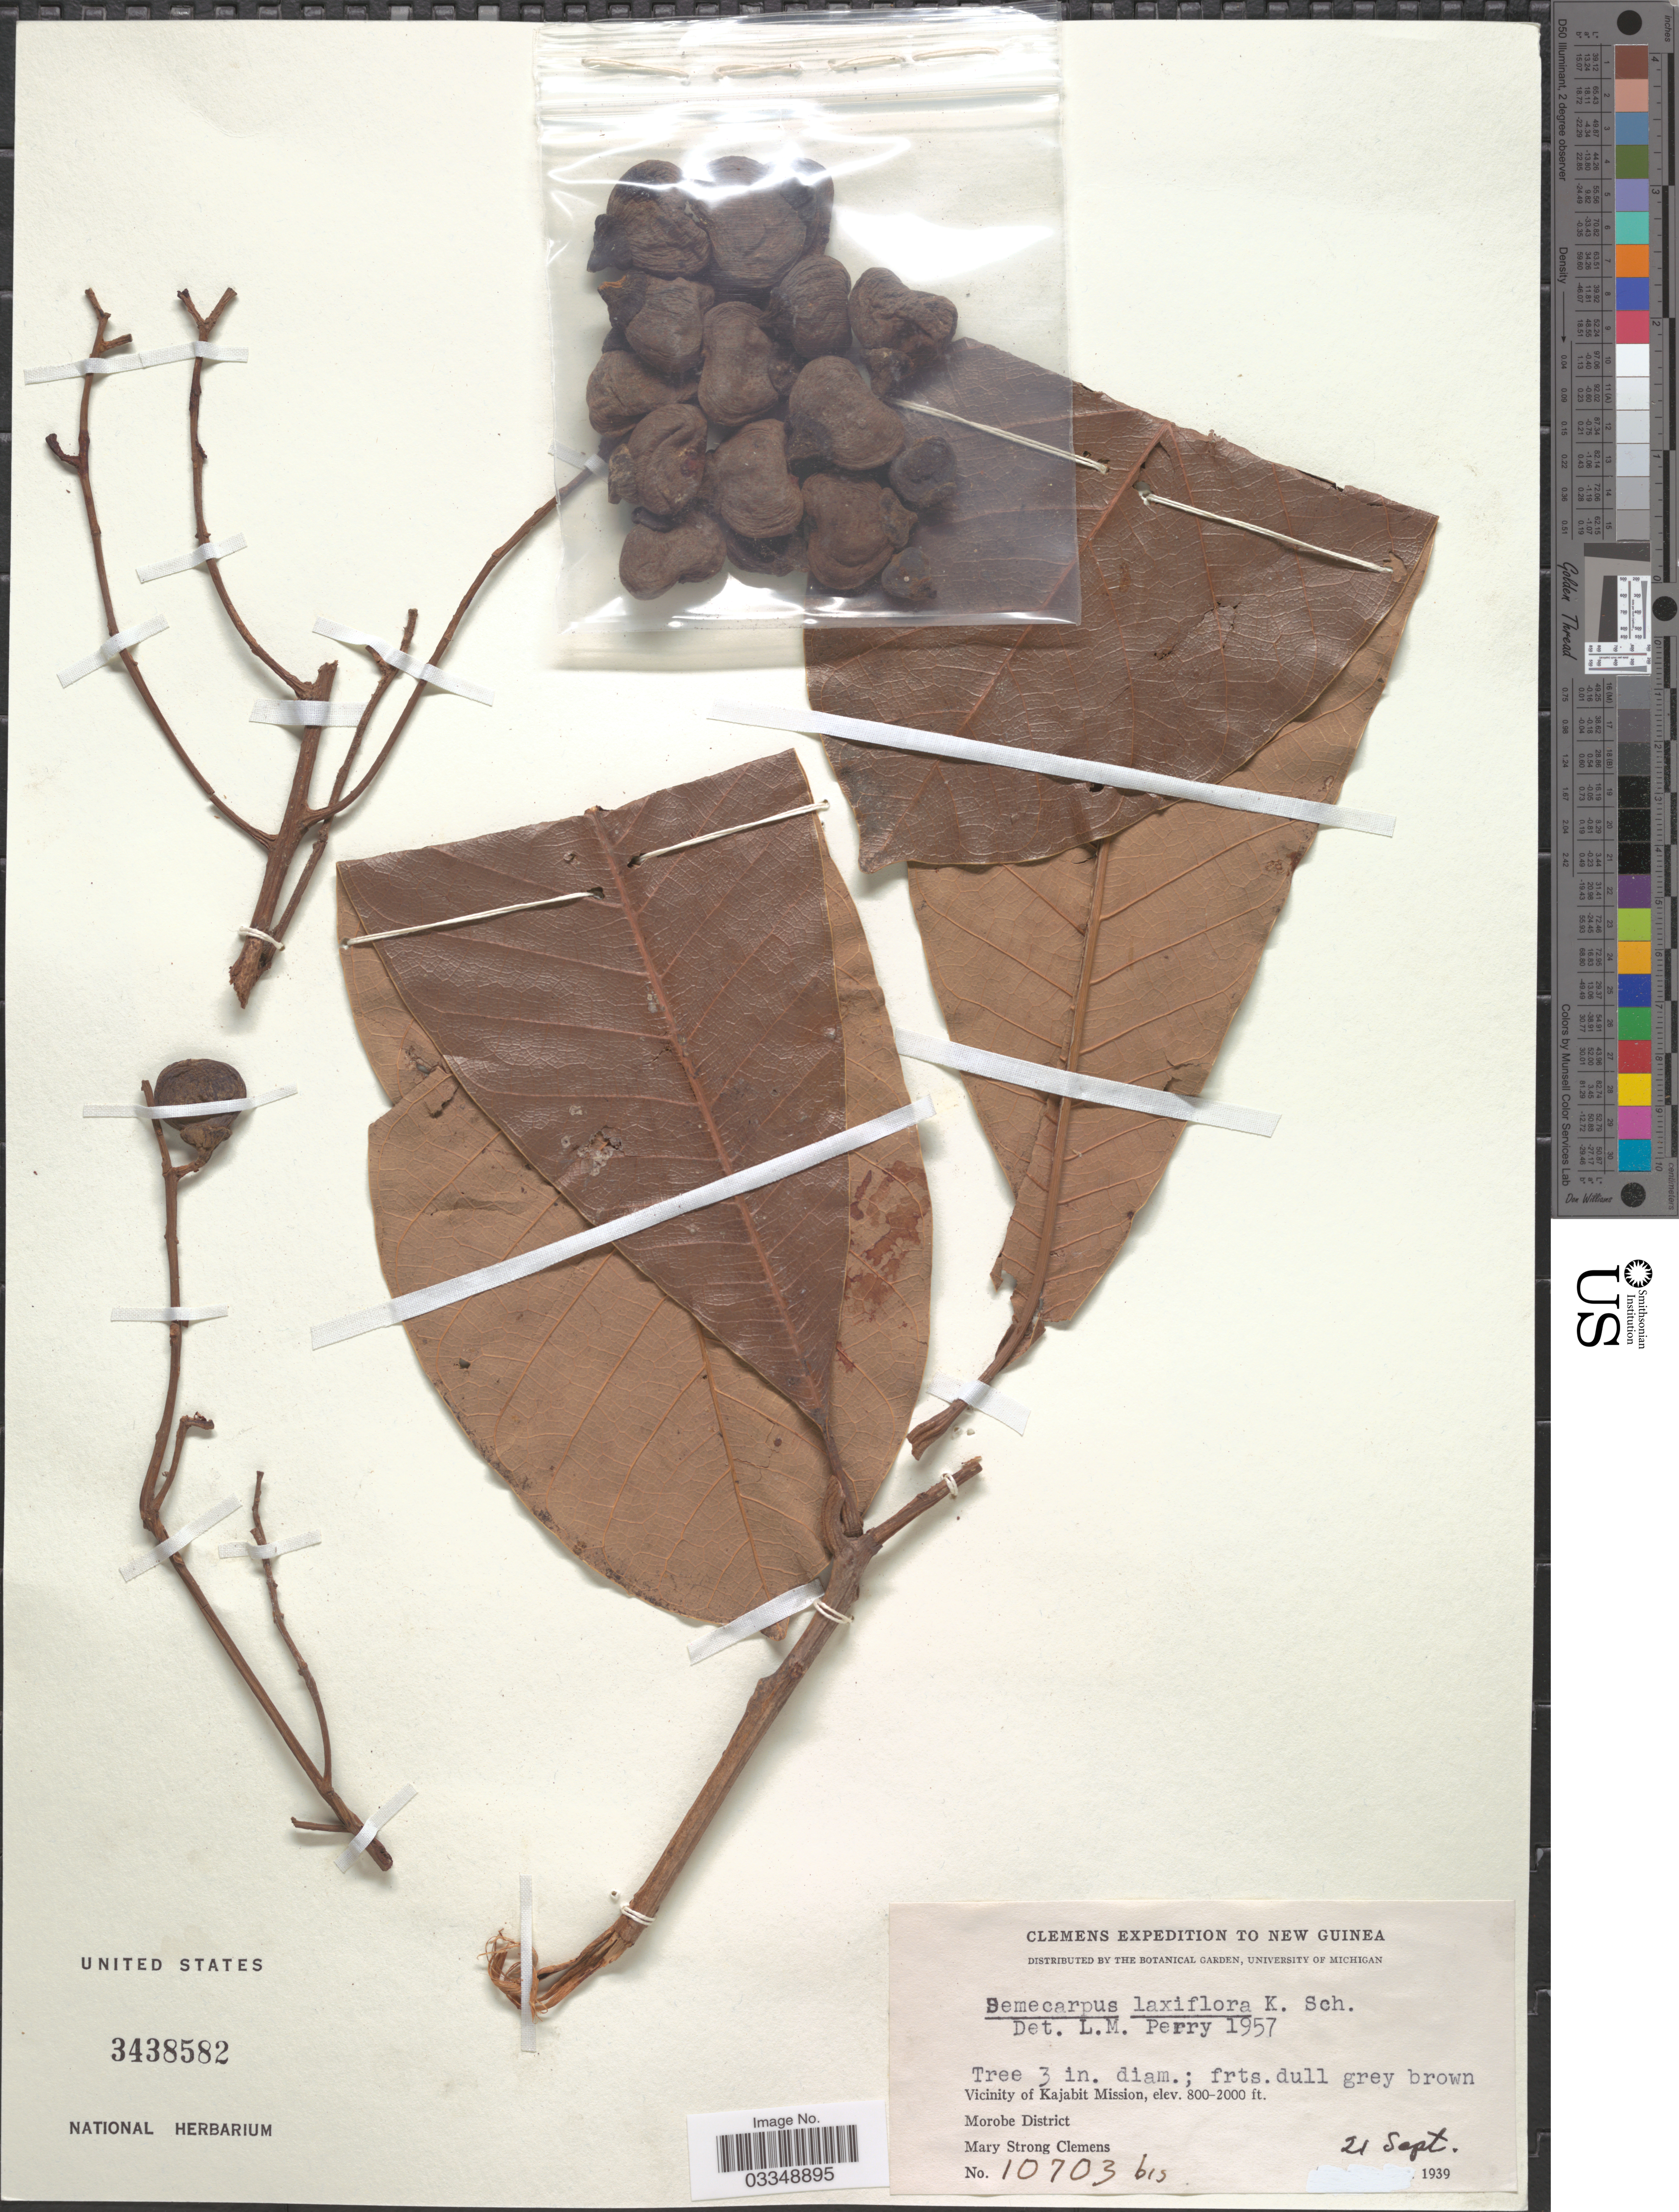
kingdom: Plantae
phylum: Tracheophyta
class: Magnoliopsida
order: Sapindales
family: Anacardiaceae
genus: Semecarpus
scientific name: Semecarpus laxiflorus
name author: K. Schum.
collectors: M. S. Clemens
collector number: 10703 bis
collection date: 1939-09-21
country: Papua New Guinea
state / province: Morobe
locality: New Guinea. Vicinity of Kajabit Mission. Morobe District.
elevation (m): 244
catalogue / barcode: US 3438582